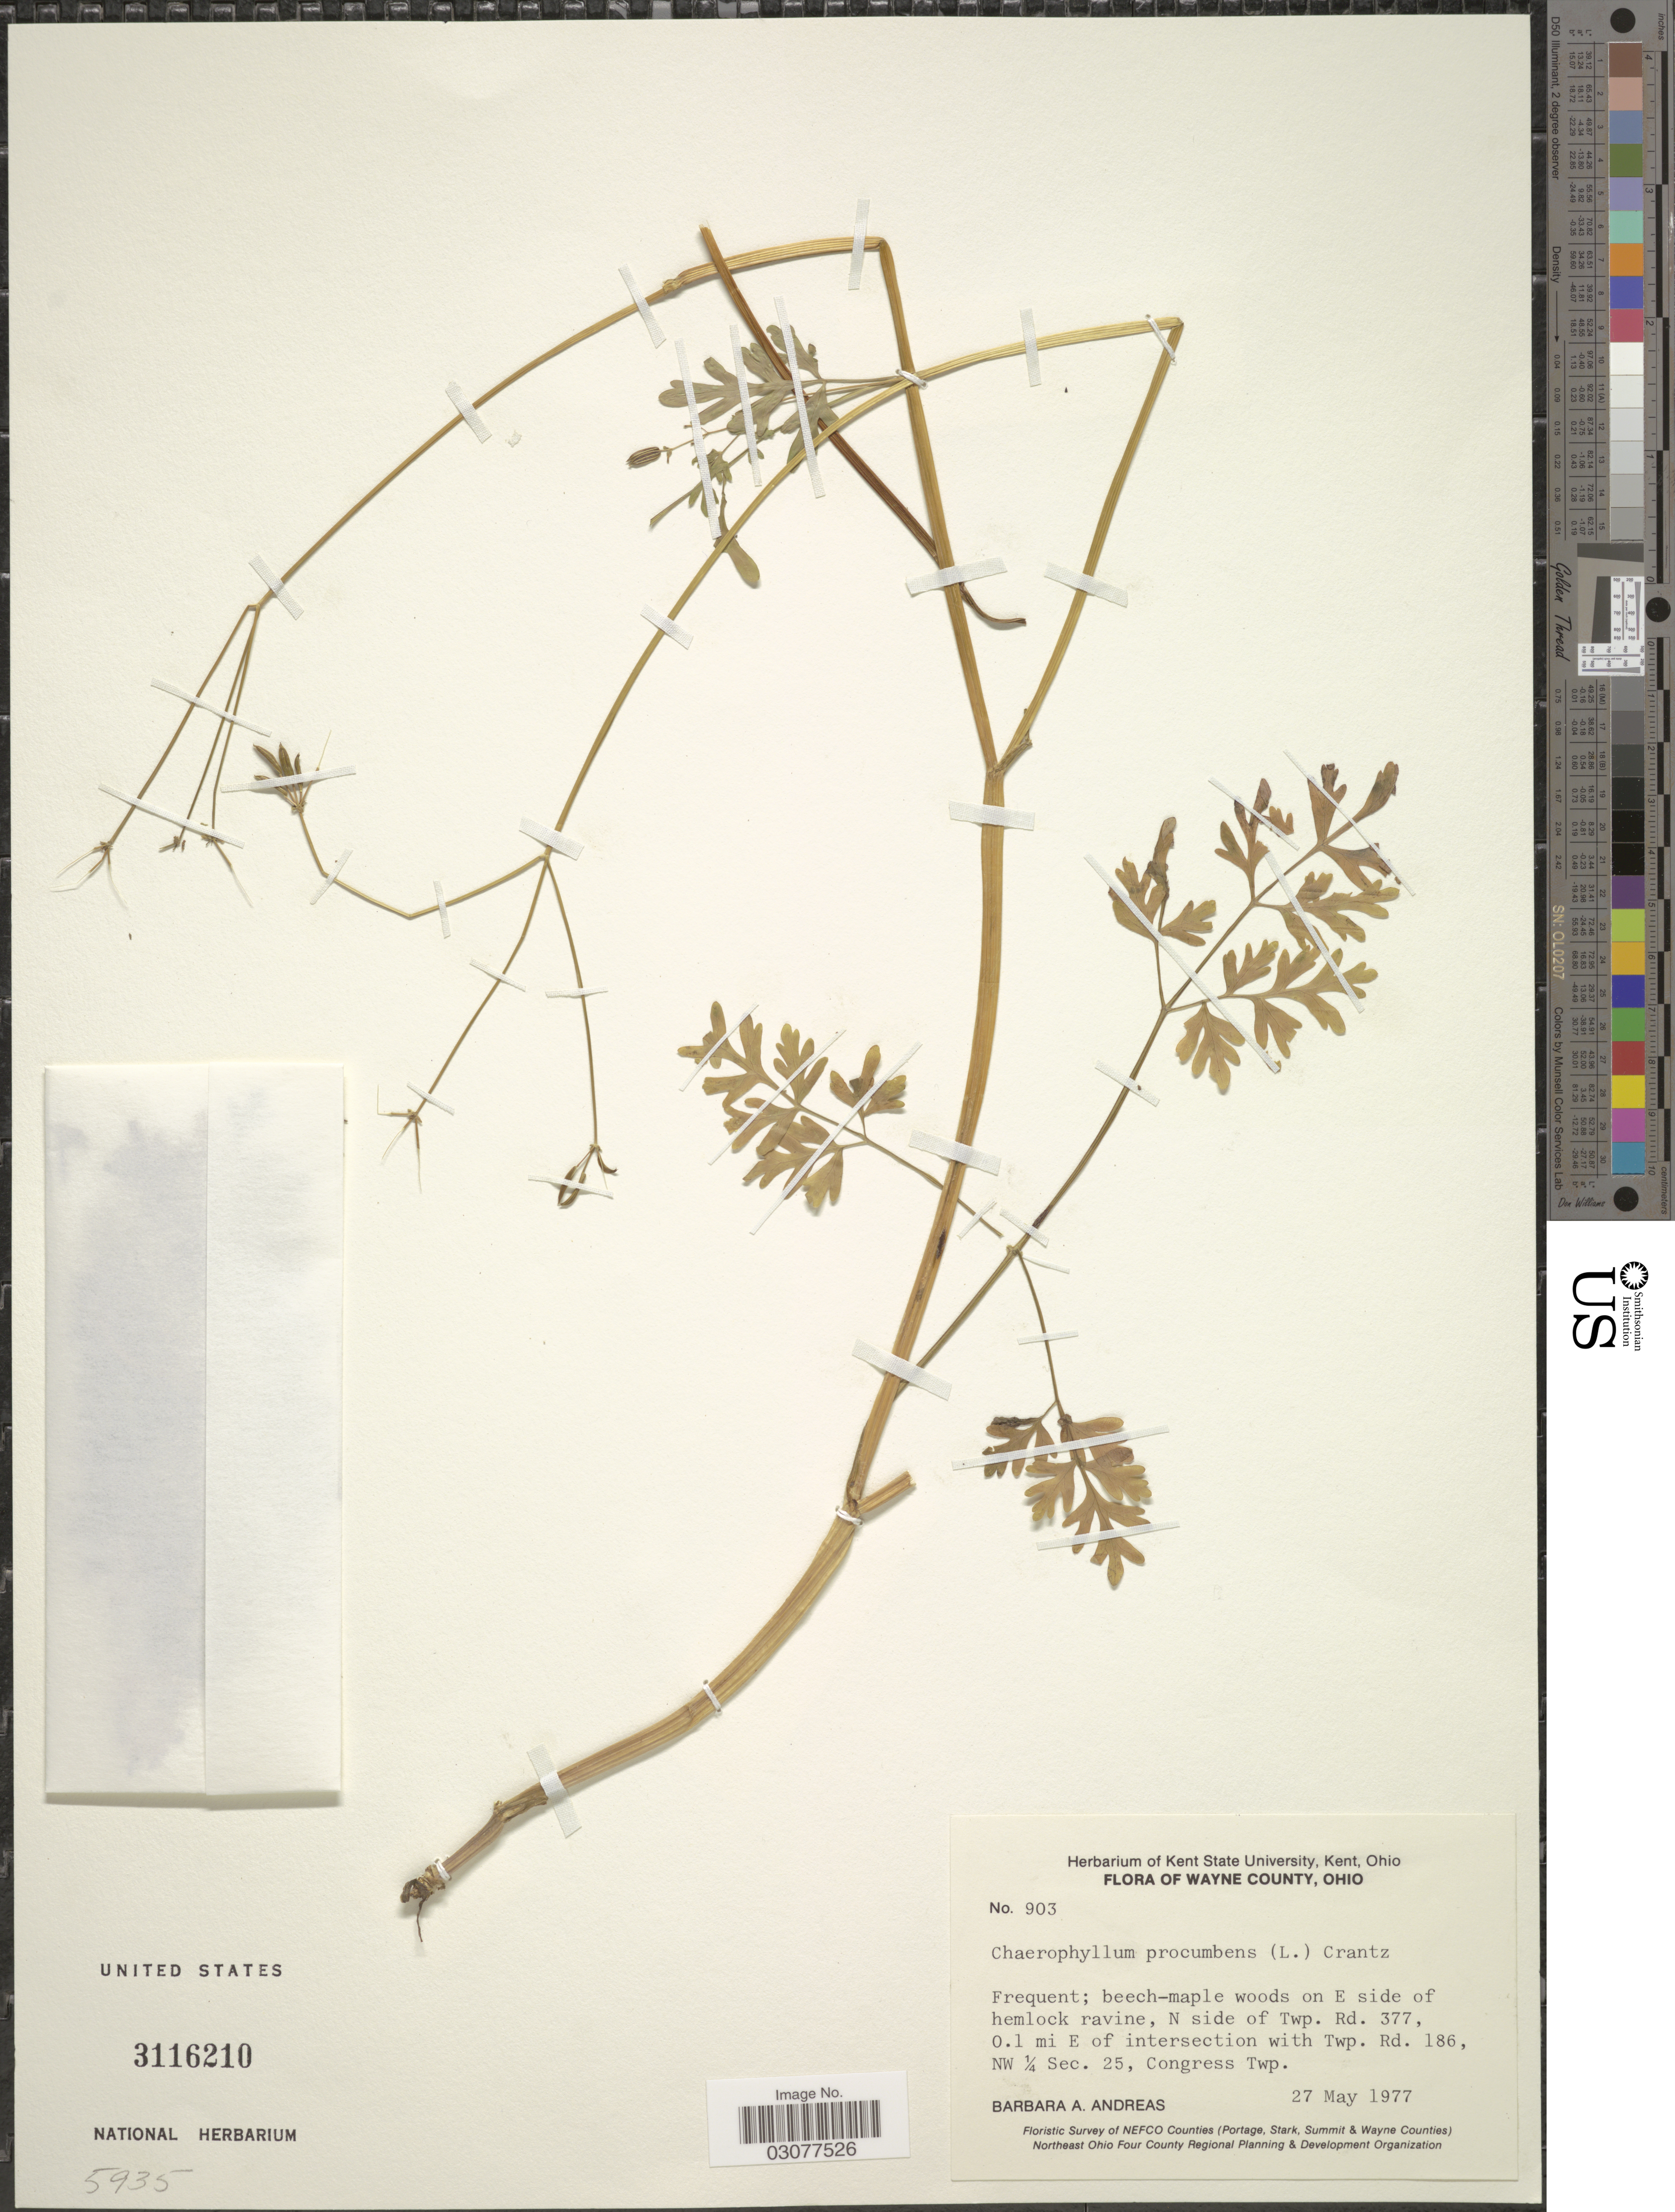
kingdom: Plantae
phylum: Tracheophyta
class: Magnoliopsida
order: Apiales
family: Apiaceae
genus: Chaerophyllum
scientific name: Chaerophyllum procumbens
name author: (L.) Crantz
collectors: B. A. Andreas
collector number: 903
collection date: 1977-05-27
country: United States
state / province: Ohio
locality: Wayne County, Frequent; beech-maple woods on E side of hemlock ravine, N side of Twp. Rd. 377, 0.1 mi E of intersection with Twp. Rd. 186, NW ¼ Sec. 25, Congress Twp.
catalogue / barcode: US 3116210